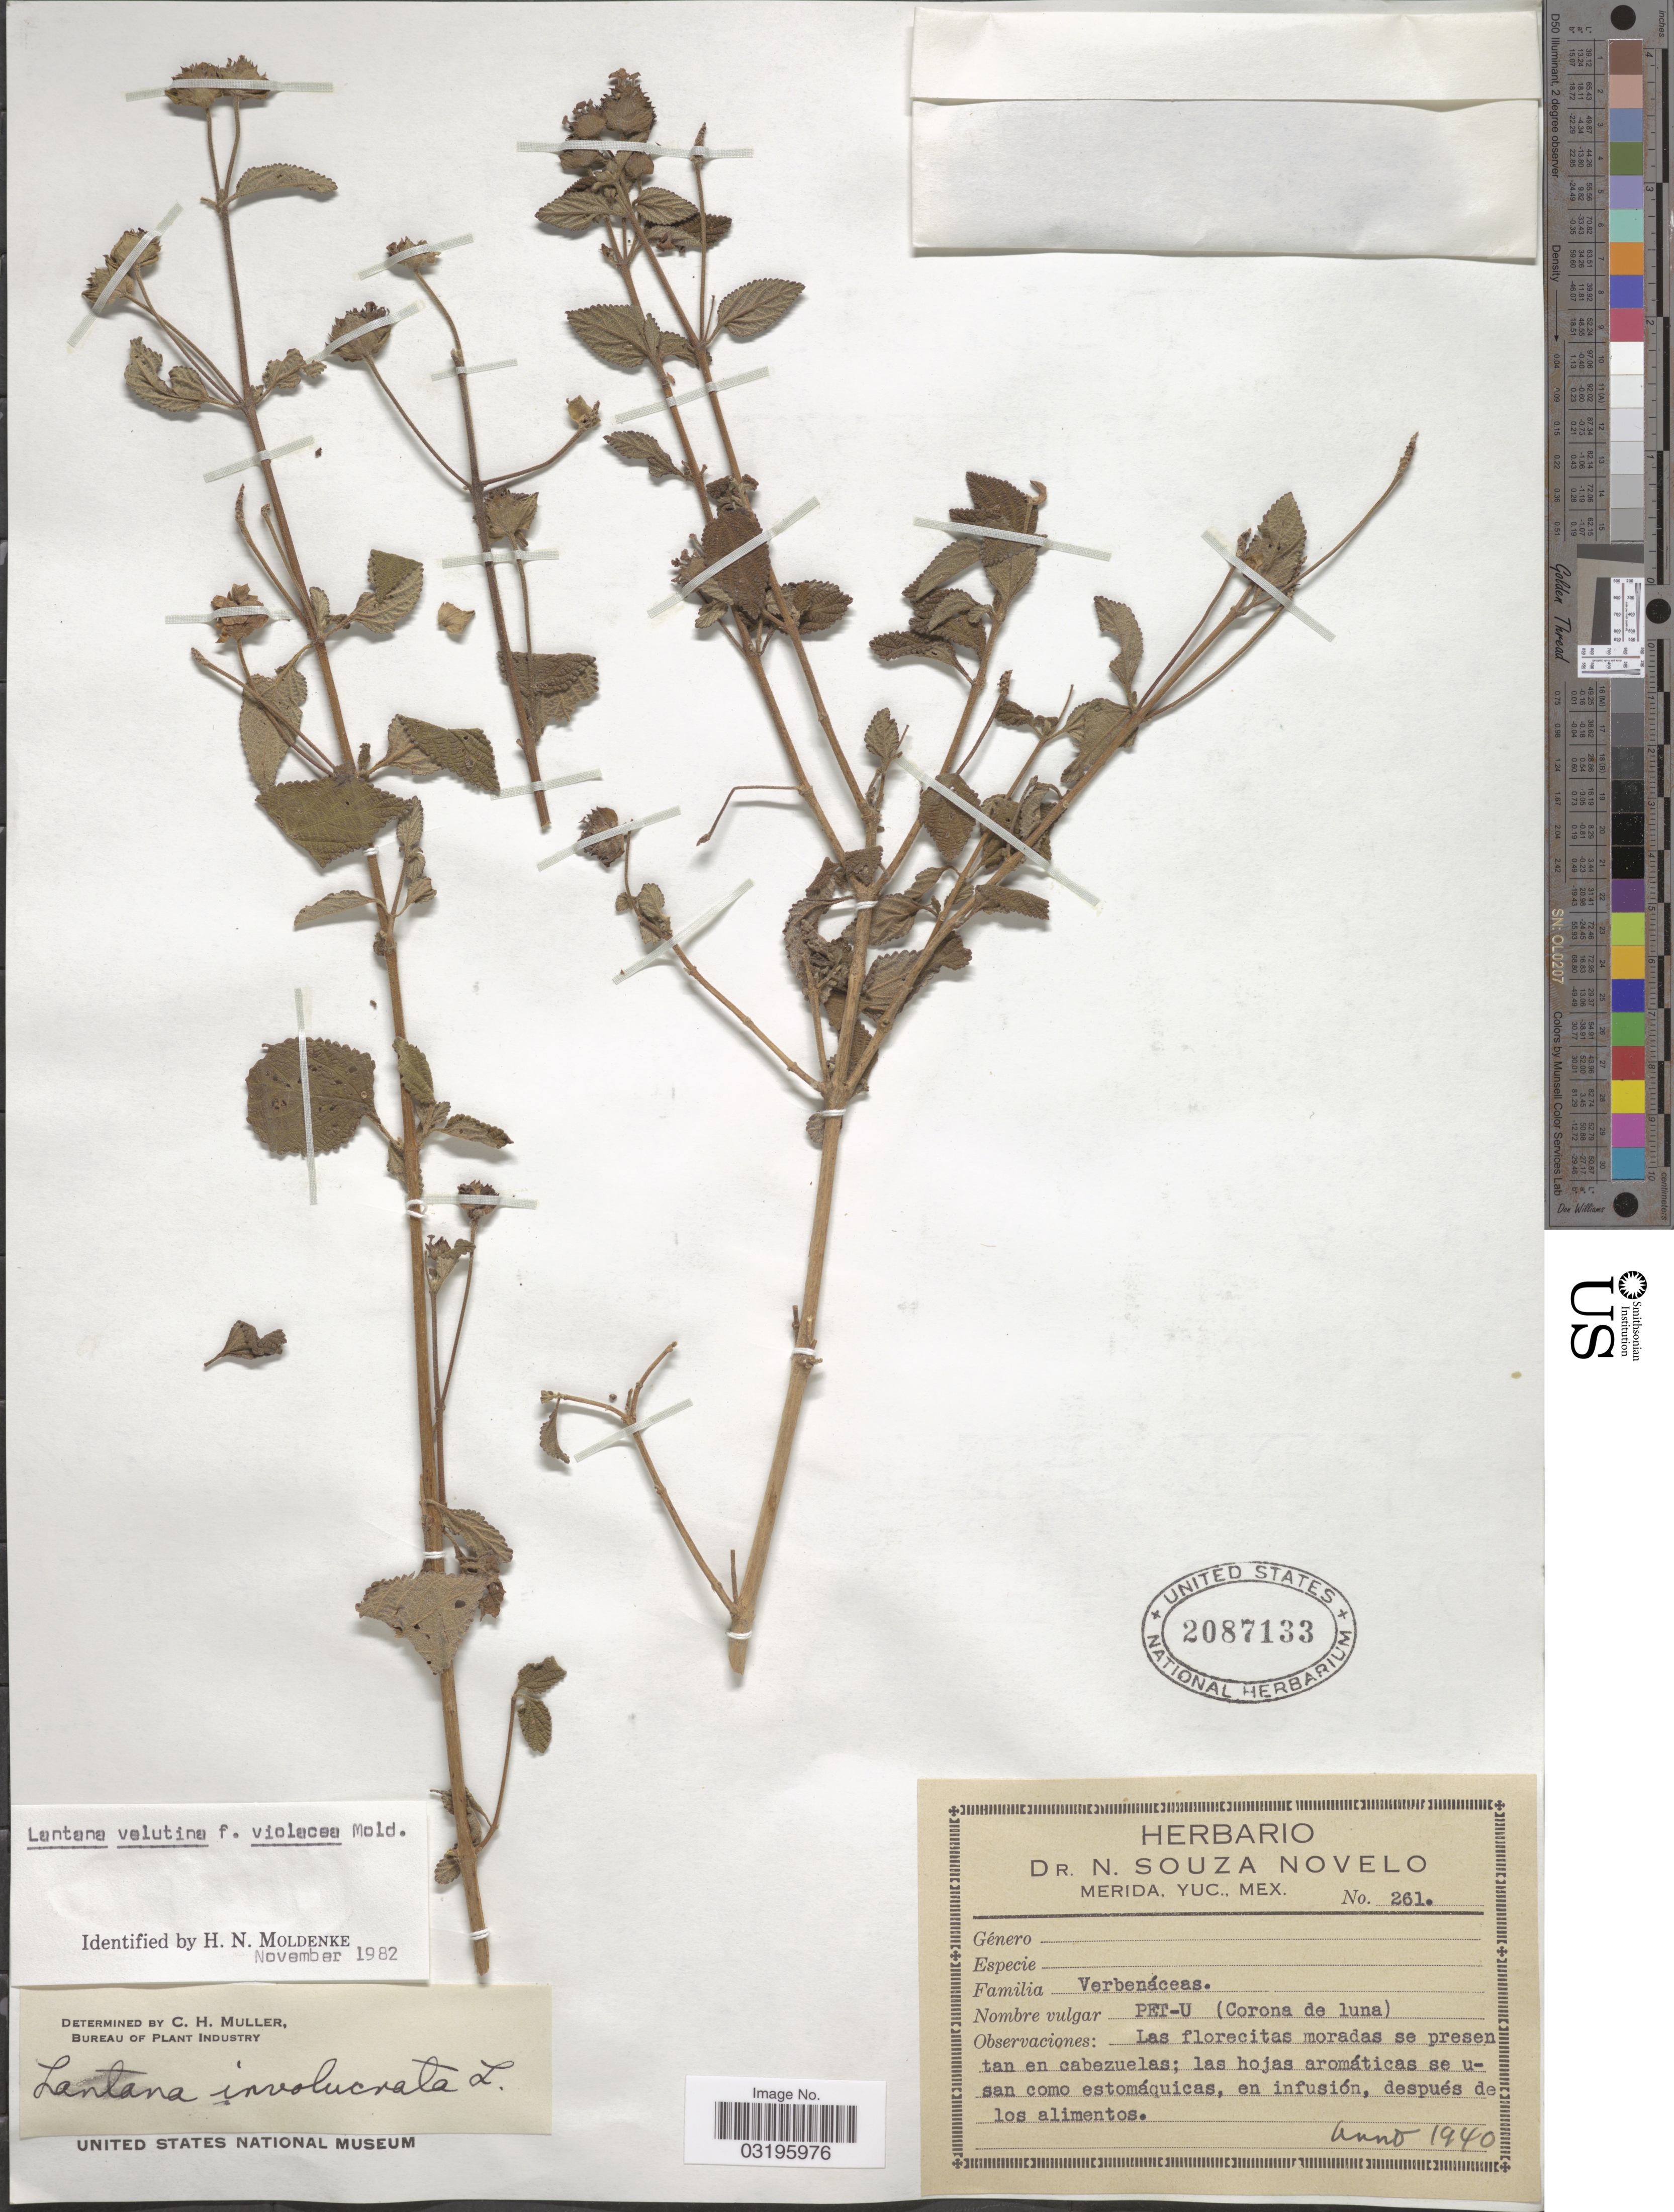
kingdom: Plantae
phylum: Tracheophyta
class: Magnoliopsida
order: Lamiales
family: Verbenaceae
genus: Lantana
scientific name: Lantana velutina f. violacea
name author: Moldenke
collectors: ex herb. Souza Novelo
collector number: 261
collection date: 1940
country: Mexico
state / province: Yucatán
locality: Merida.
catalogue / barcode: US 2087133